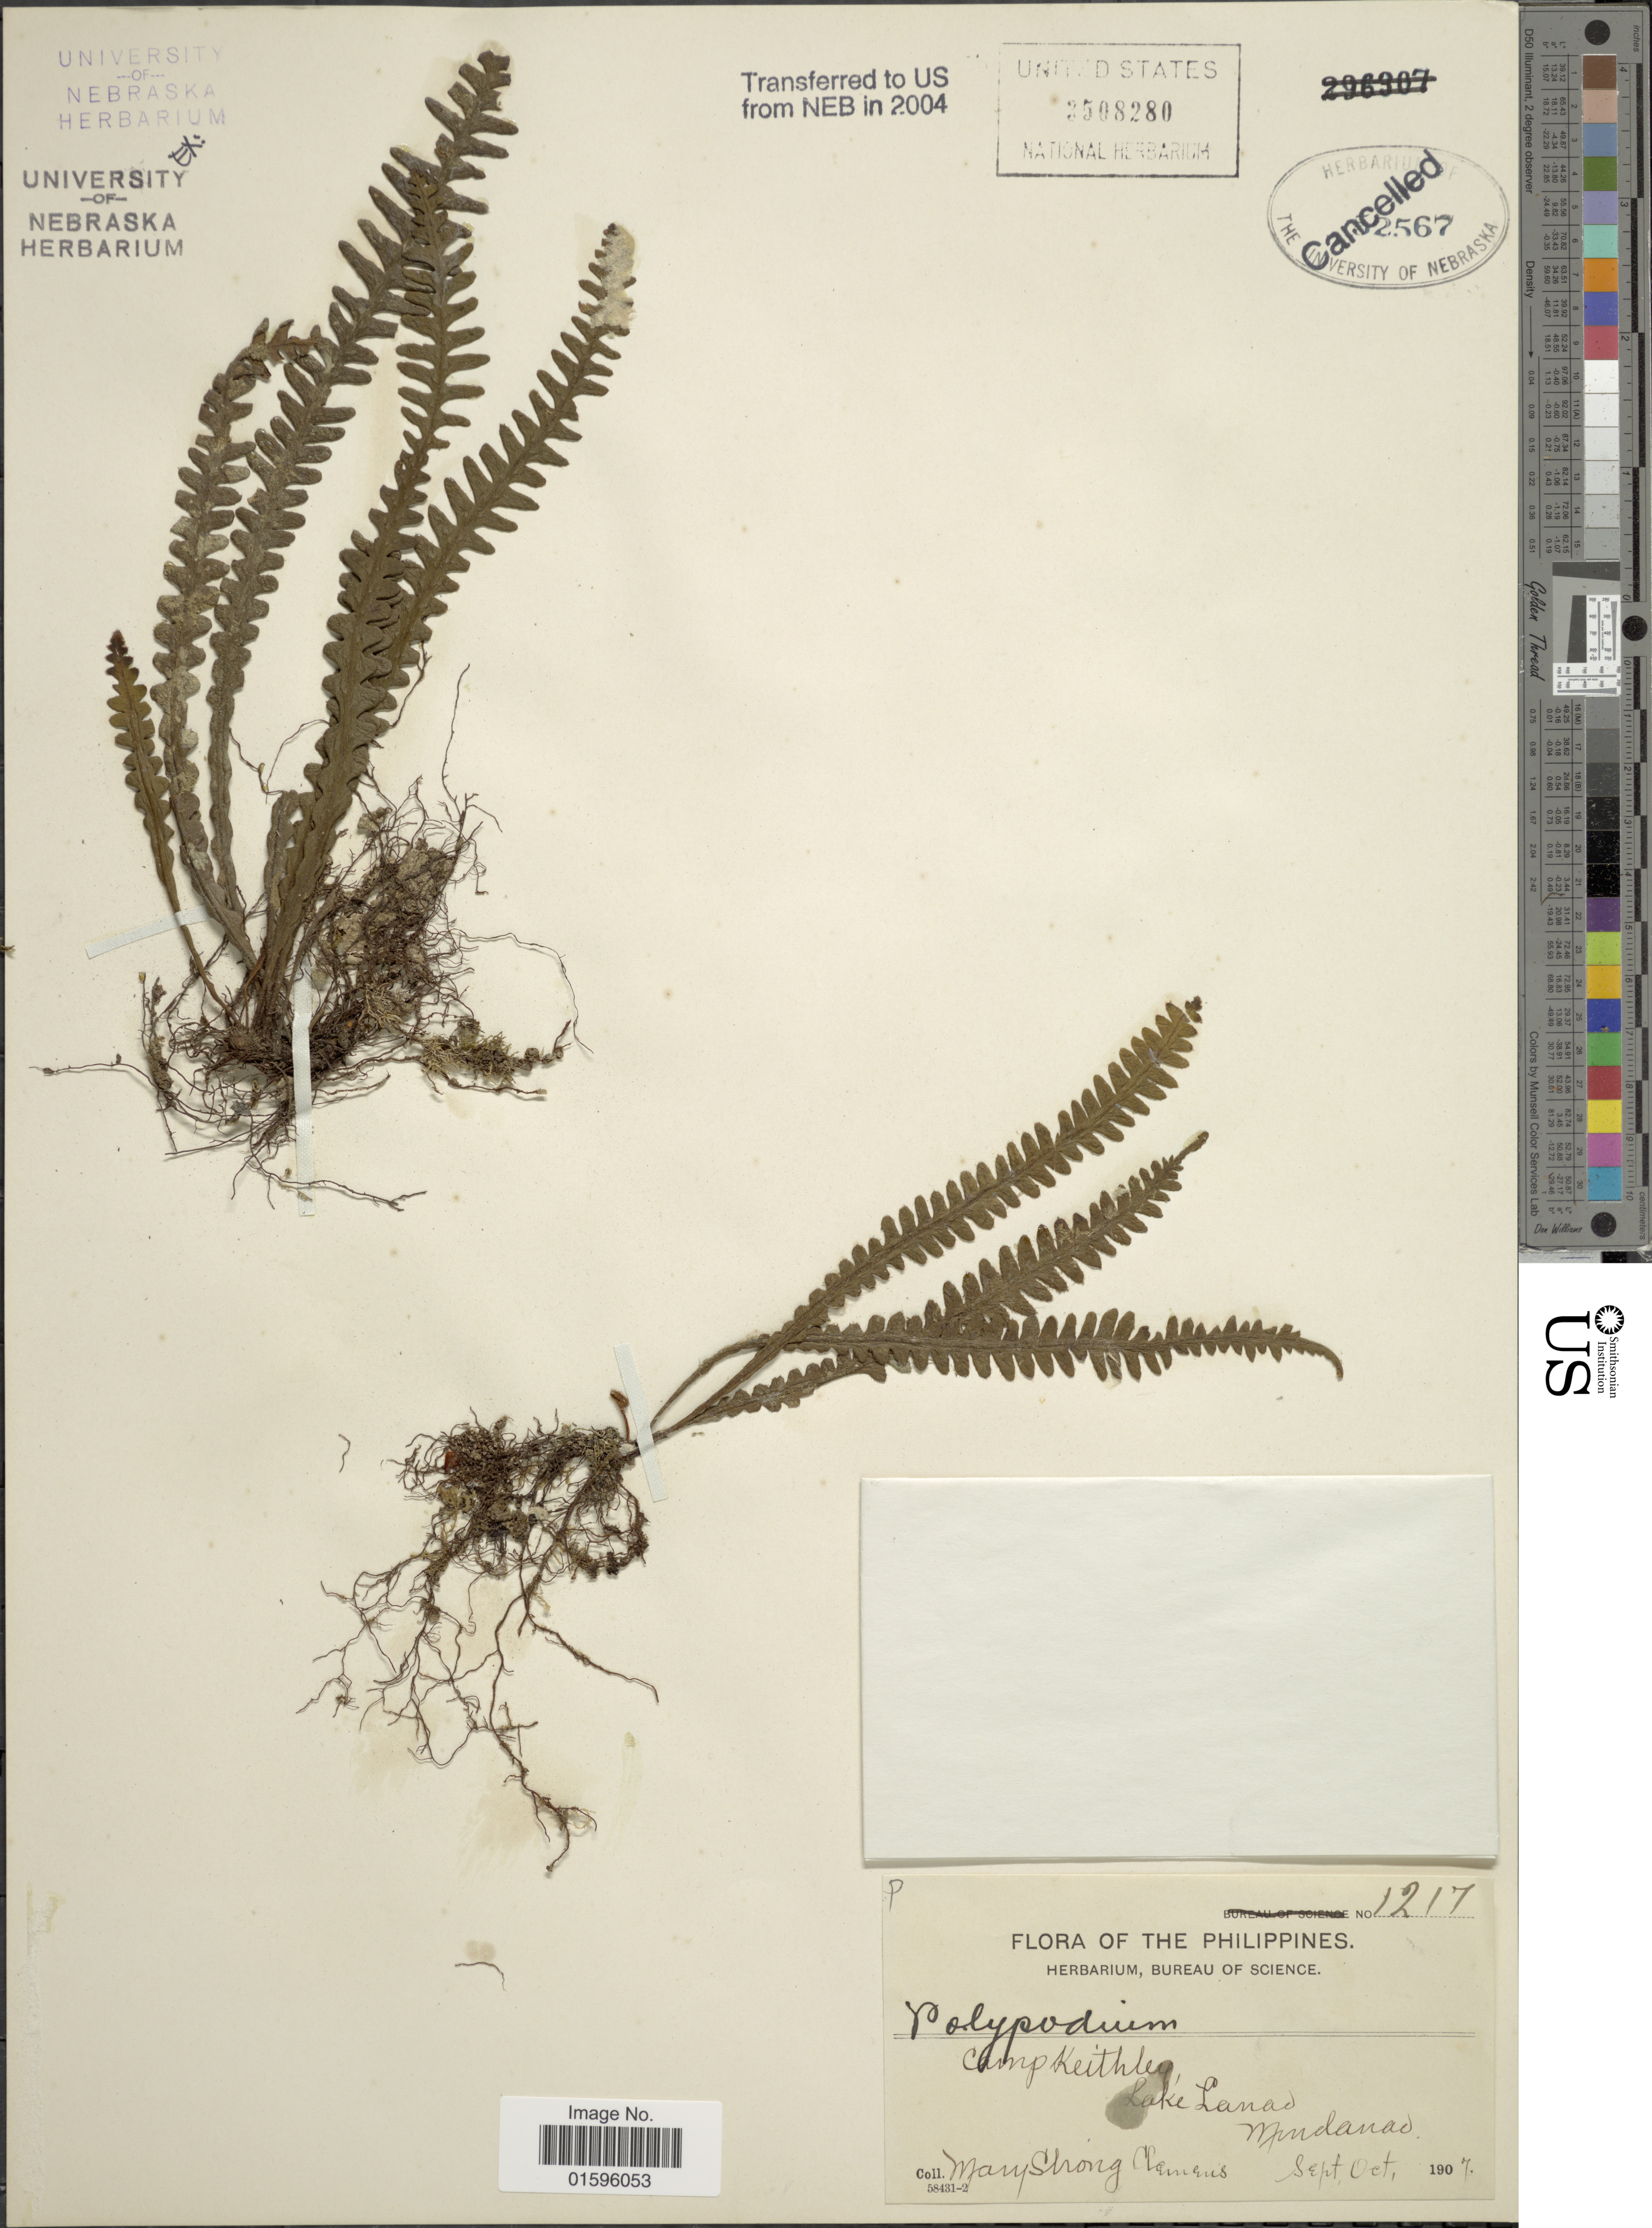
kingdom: Plantae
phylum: Tracheophyta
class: Polypodiopsida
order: Polypodiales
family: Polypodiaceae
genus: Polypodium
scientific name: Polypodium sp.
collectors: M. S. Clemens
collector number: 1217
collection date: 1907-09/1907-10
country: Philippines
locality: Camp Keithley, Lake Lanao, Mindanao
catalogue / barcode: US 3508280